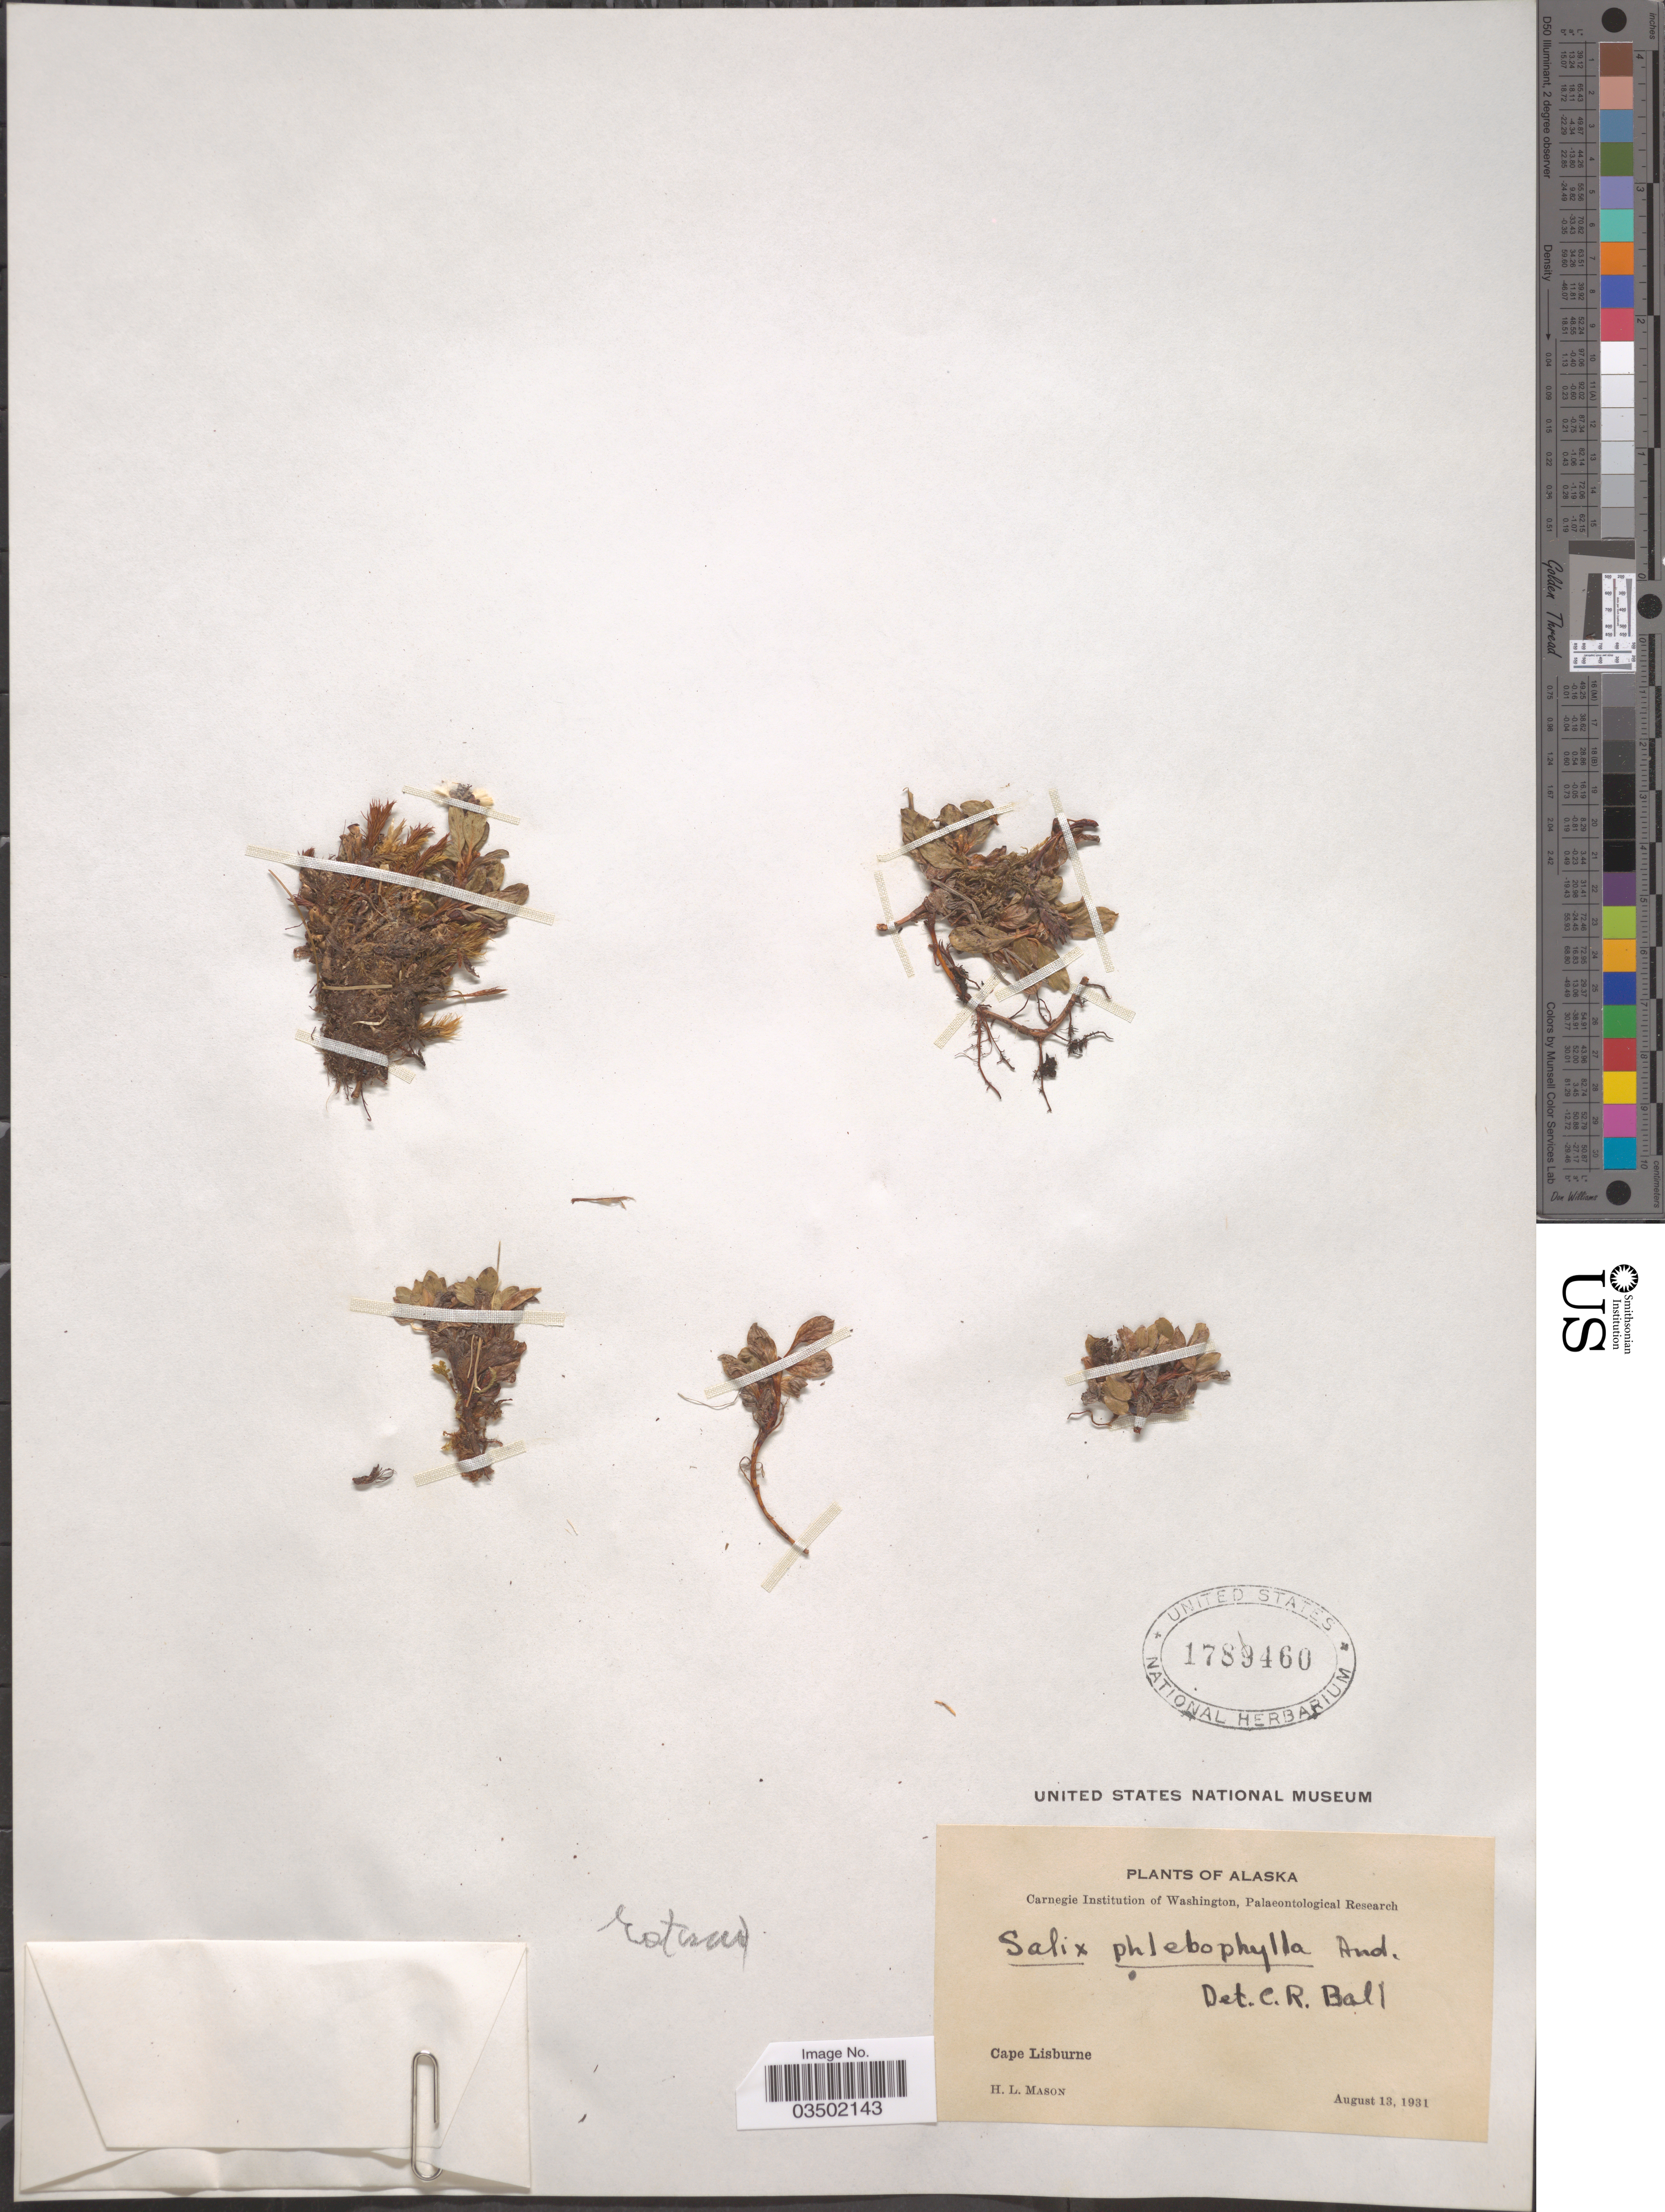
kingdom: Plantae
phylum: Tracheophyta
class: Magnoliopsida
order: Malpighiales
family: Salicaceae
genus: Salix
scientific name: Salix phlebophylla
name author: Andersson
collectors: H. L. Mason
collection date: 1931-08-13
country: United States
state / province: Alaska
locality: Cape Lisburne.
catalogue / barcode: US 1789460